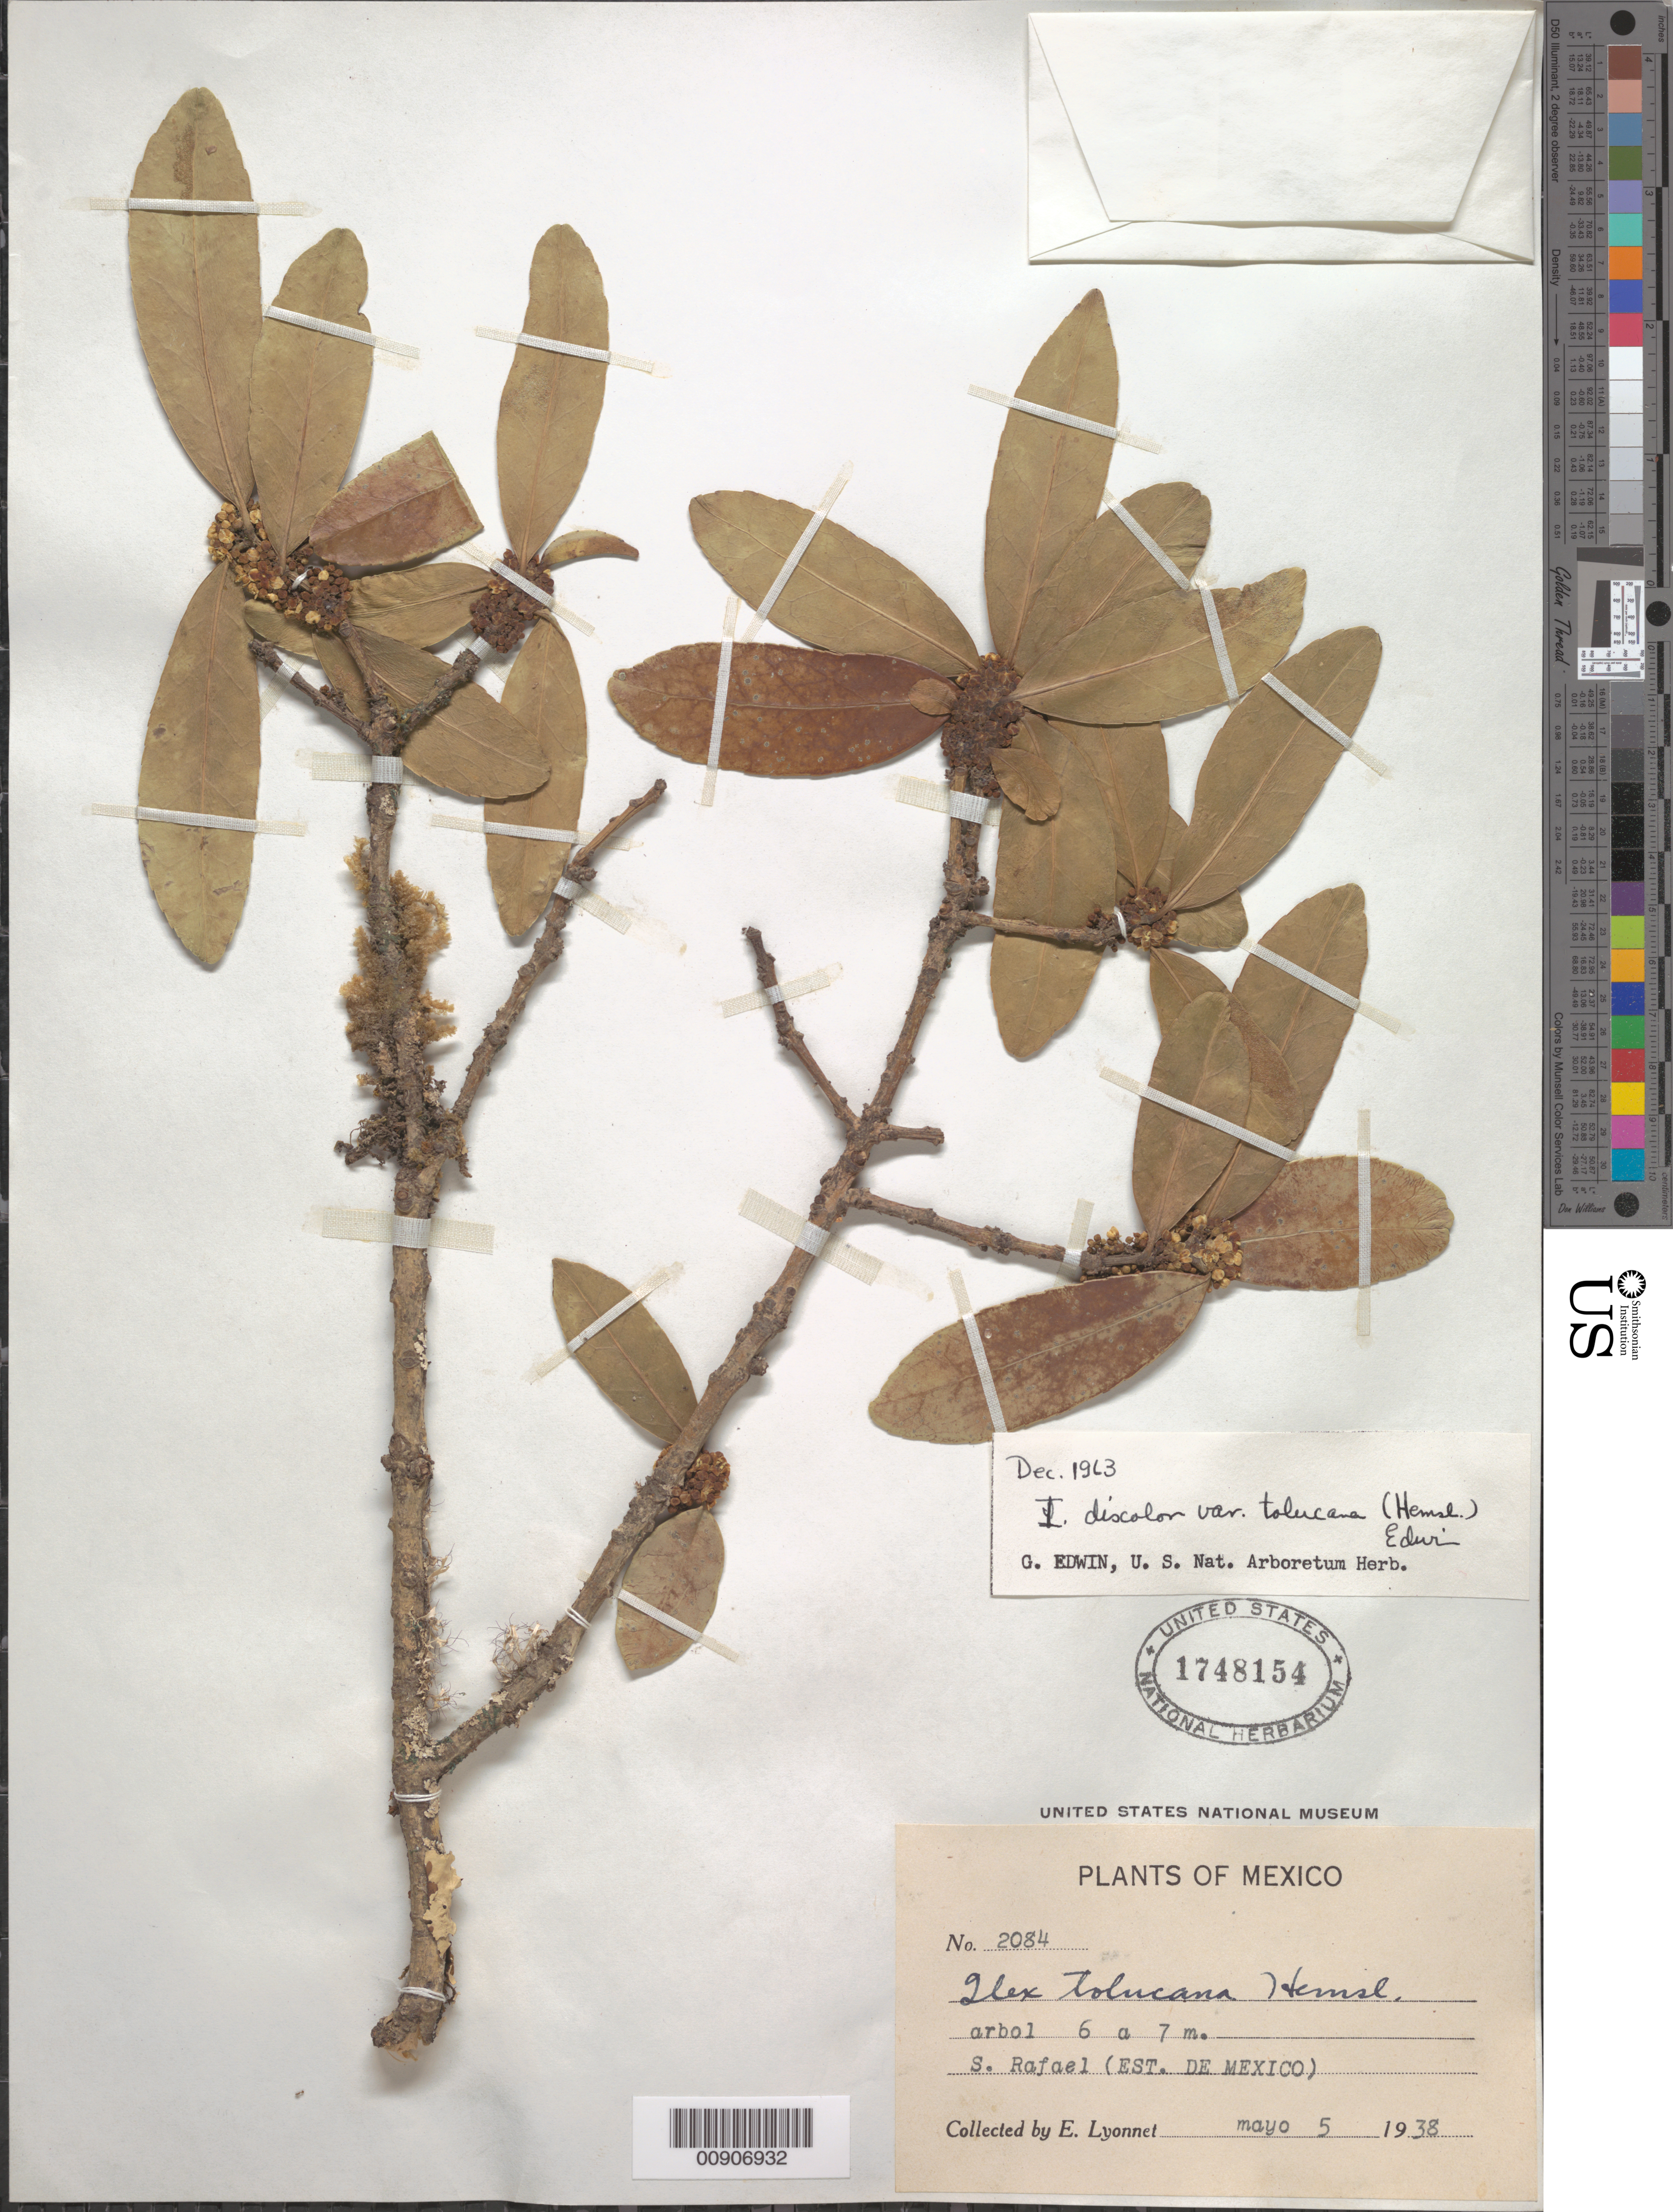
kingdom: Plantae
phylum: Tracheophyta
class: Magnoliopsida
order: Aquifoliales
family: Aquifoliaceae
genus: Ilex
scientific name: Ilex discolor var. tolucana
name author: (Hemsl.) Edwin ex J. Linares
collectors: Bro. E. Lyonnet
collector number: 2084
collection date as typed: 05 May 1938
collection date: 1938-05-05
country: Mexico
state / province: México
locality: S. Rafael (Est. de México).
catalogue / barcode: US 1748154